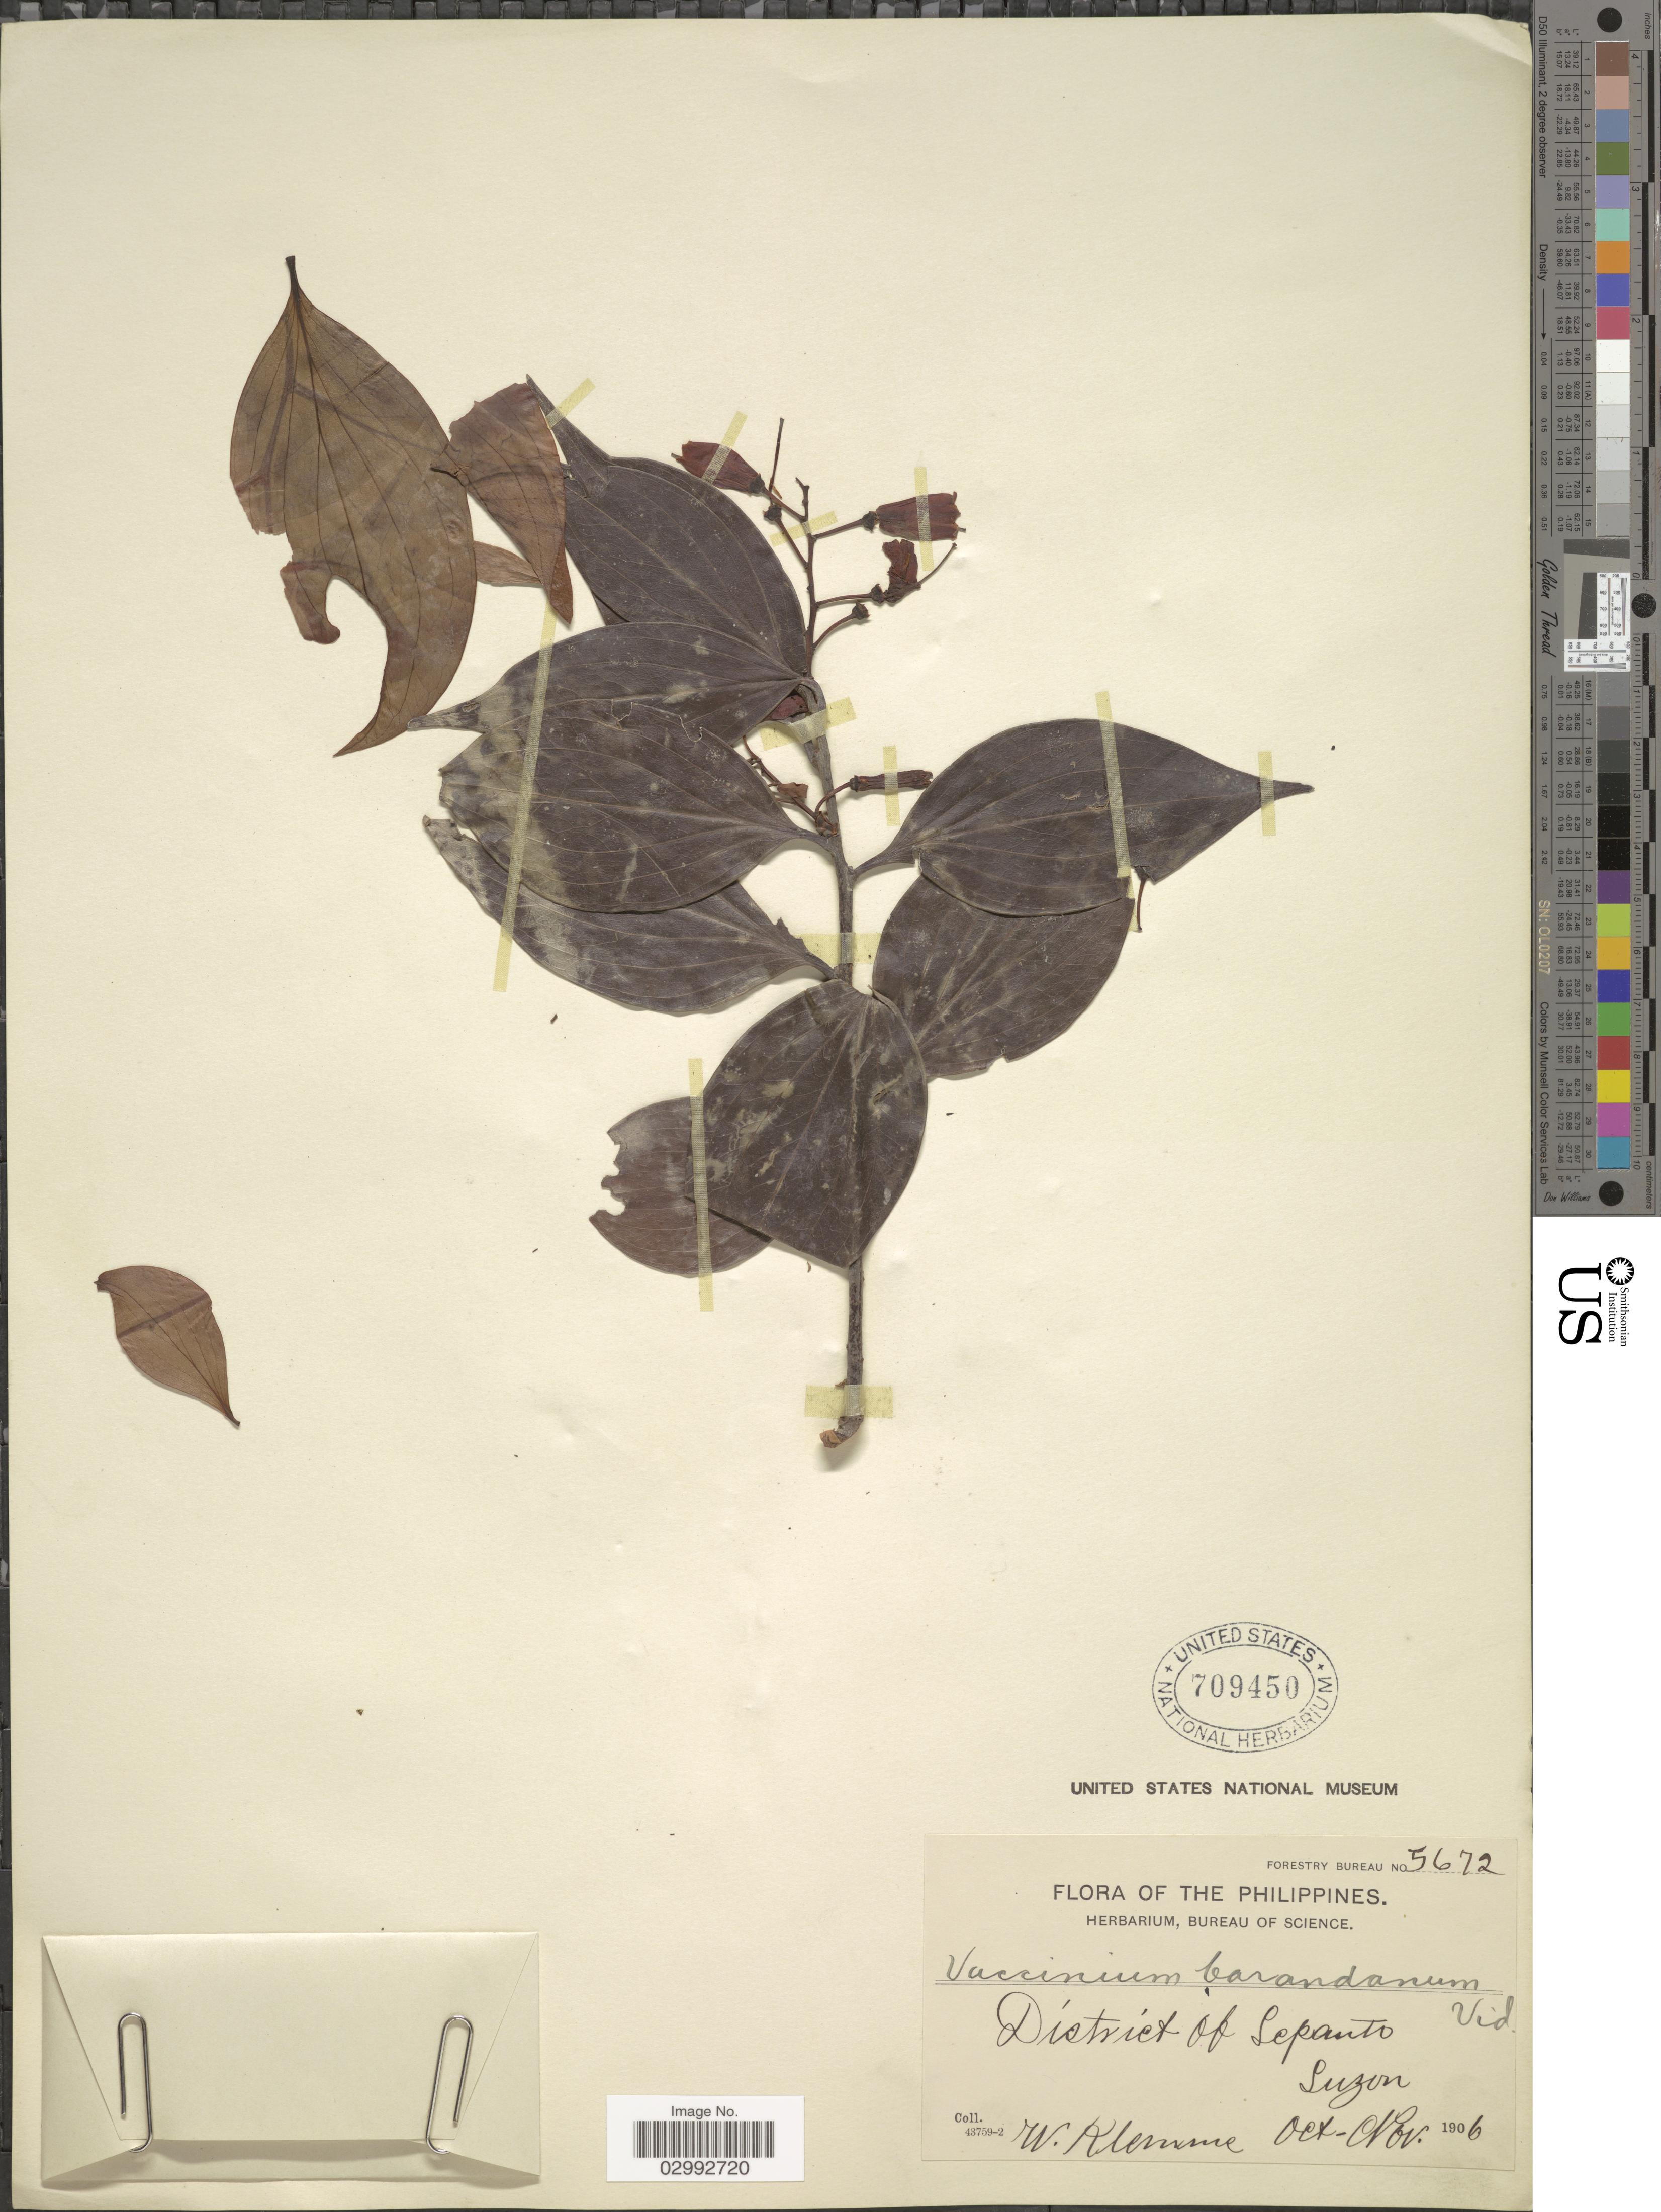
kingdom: Plantae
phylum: Tracheophyta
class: Magnoliopsida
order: Ericales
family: Ericaceae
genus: Vaccinium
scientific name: Vaccinium barandanum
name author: S. Vidal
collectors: W. Klemme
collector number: Forestry Bureau 5672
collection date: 1906-10/1906-11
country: Philippines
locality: District of Lepanto, Luzon.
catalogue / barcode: US 709450